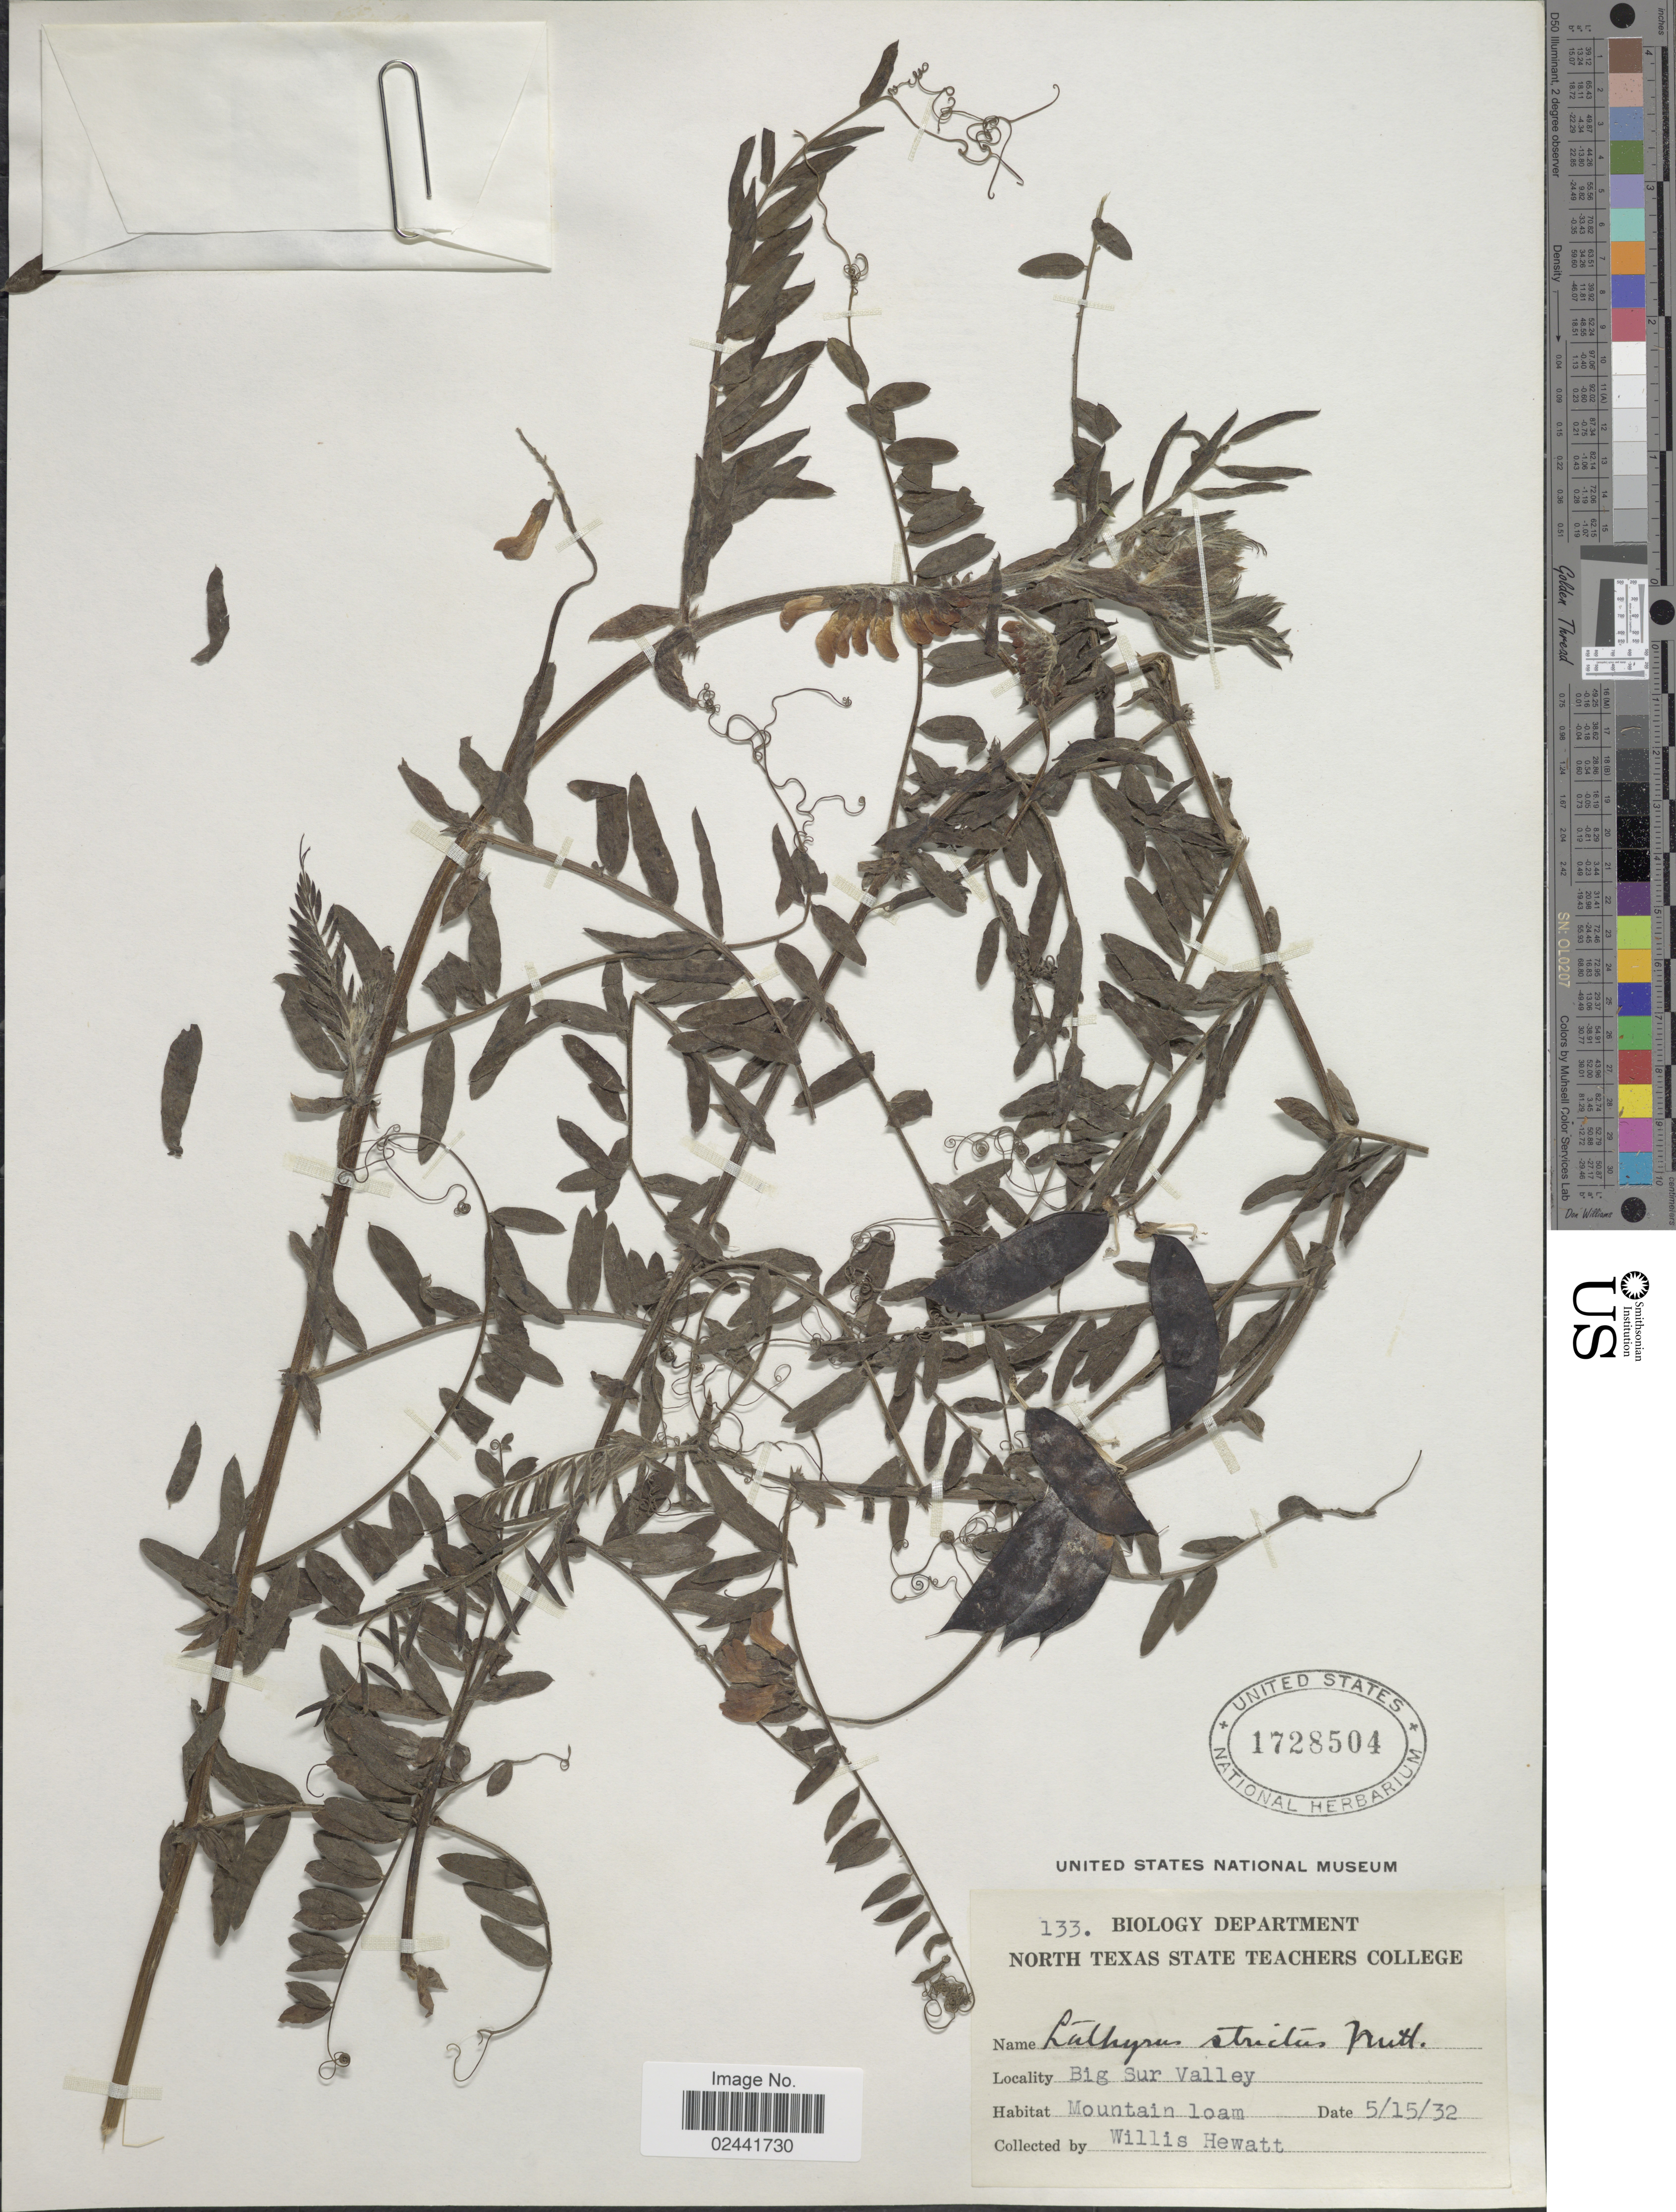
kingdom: Plantae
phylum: Tracheophyta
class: Magnoliopsida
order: Fabales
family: Fabaceae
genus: Lathyrus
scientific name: Lathyrus strictus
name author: G.H. Weber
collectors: W. Hewatt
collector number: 133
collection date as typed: Transcribed d/m/y: 15/5/32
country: United States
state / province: California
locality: Big Sur Valley, Mountain loam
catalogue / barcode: US 1728504